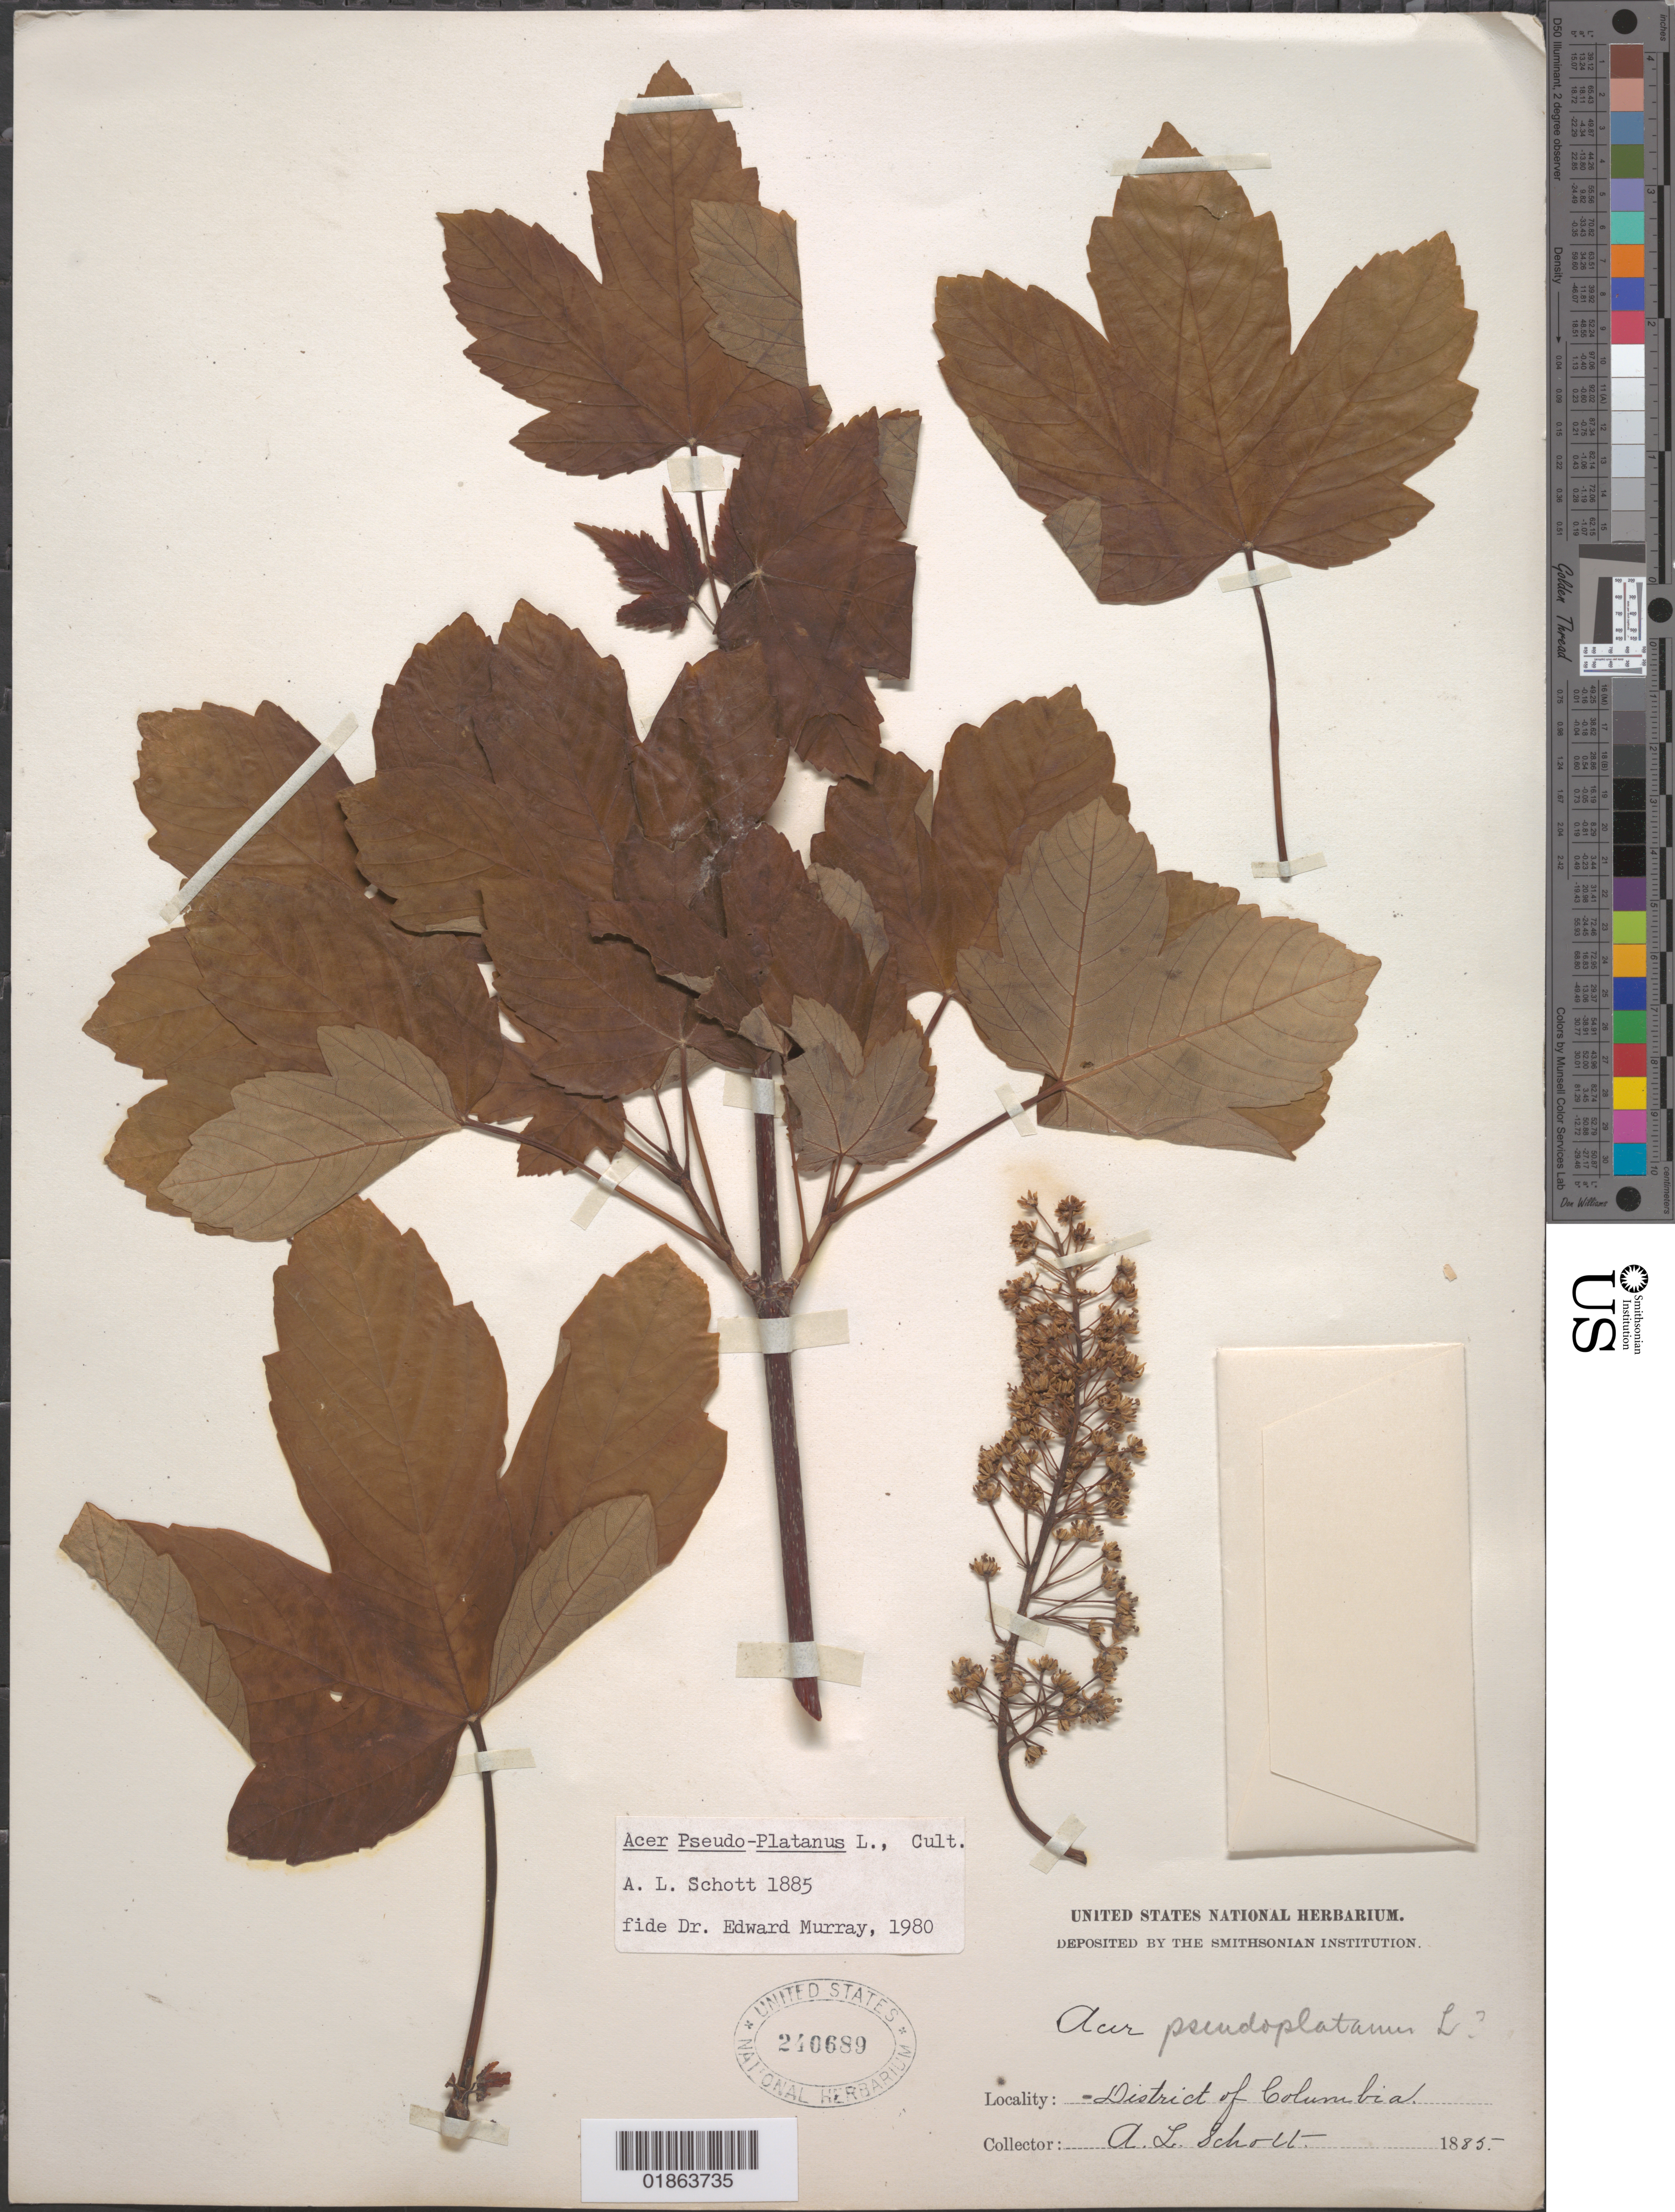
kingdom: Plantae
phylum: Tracheophyta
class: Magnoliopsida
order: Sapindales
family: Sapindaceae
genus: Acer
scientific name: Acer pseudoplatanus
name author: L.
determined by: Murray, Edward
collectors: A. L. Schott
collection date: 1885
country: United States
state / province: District of Columbia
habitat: Cultivated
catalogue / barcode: US 240689